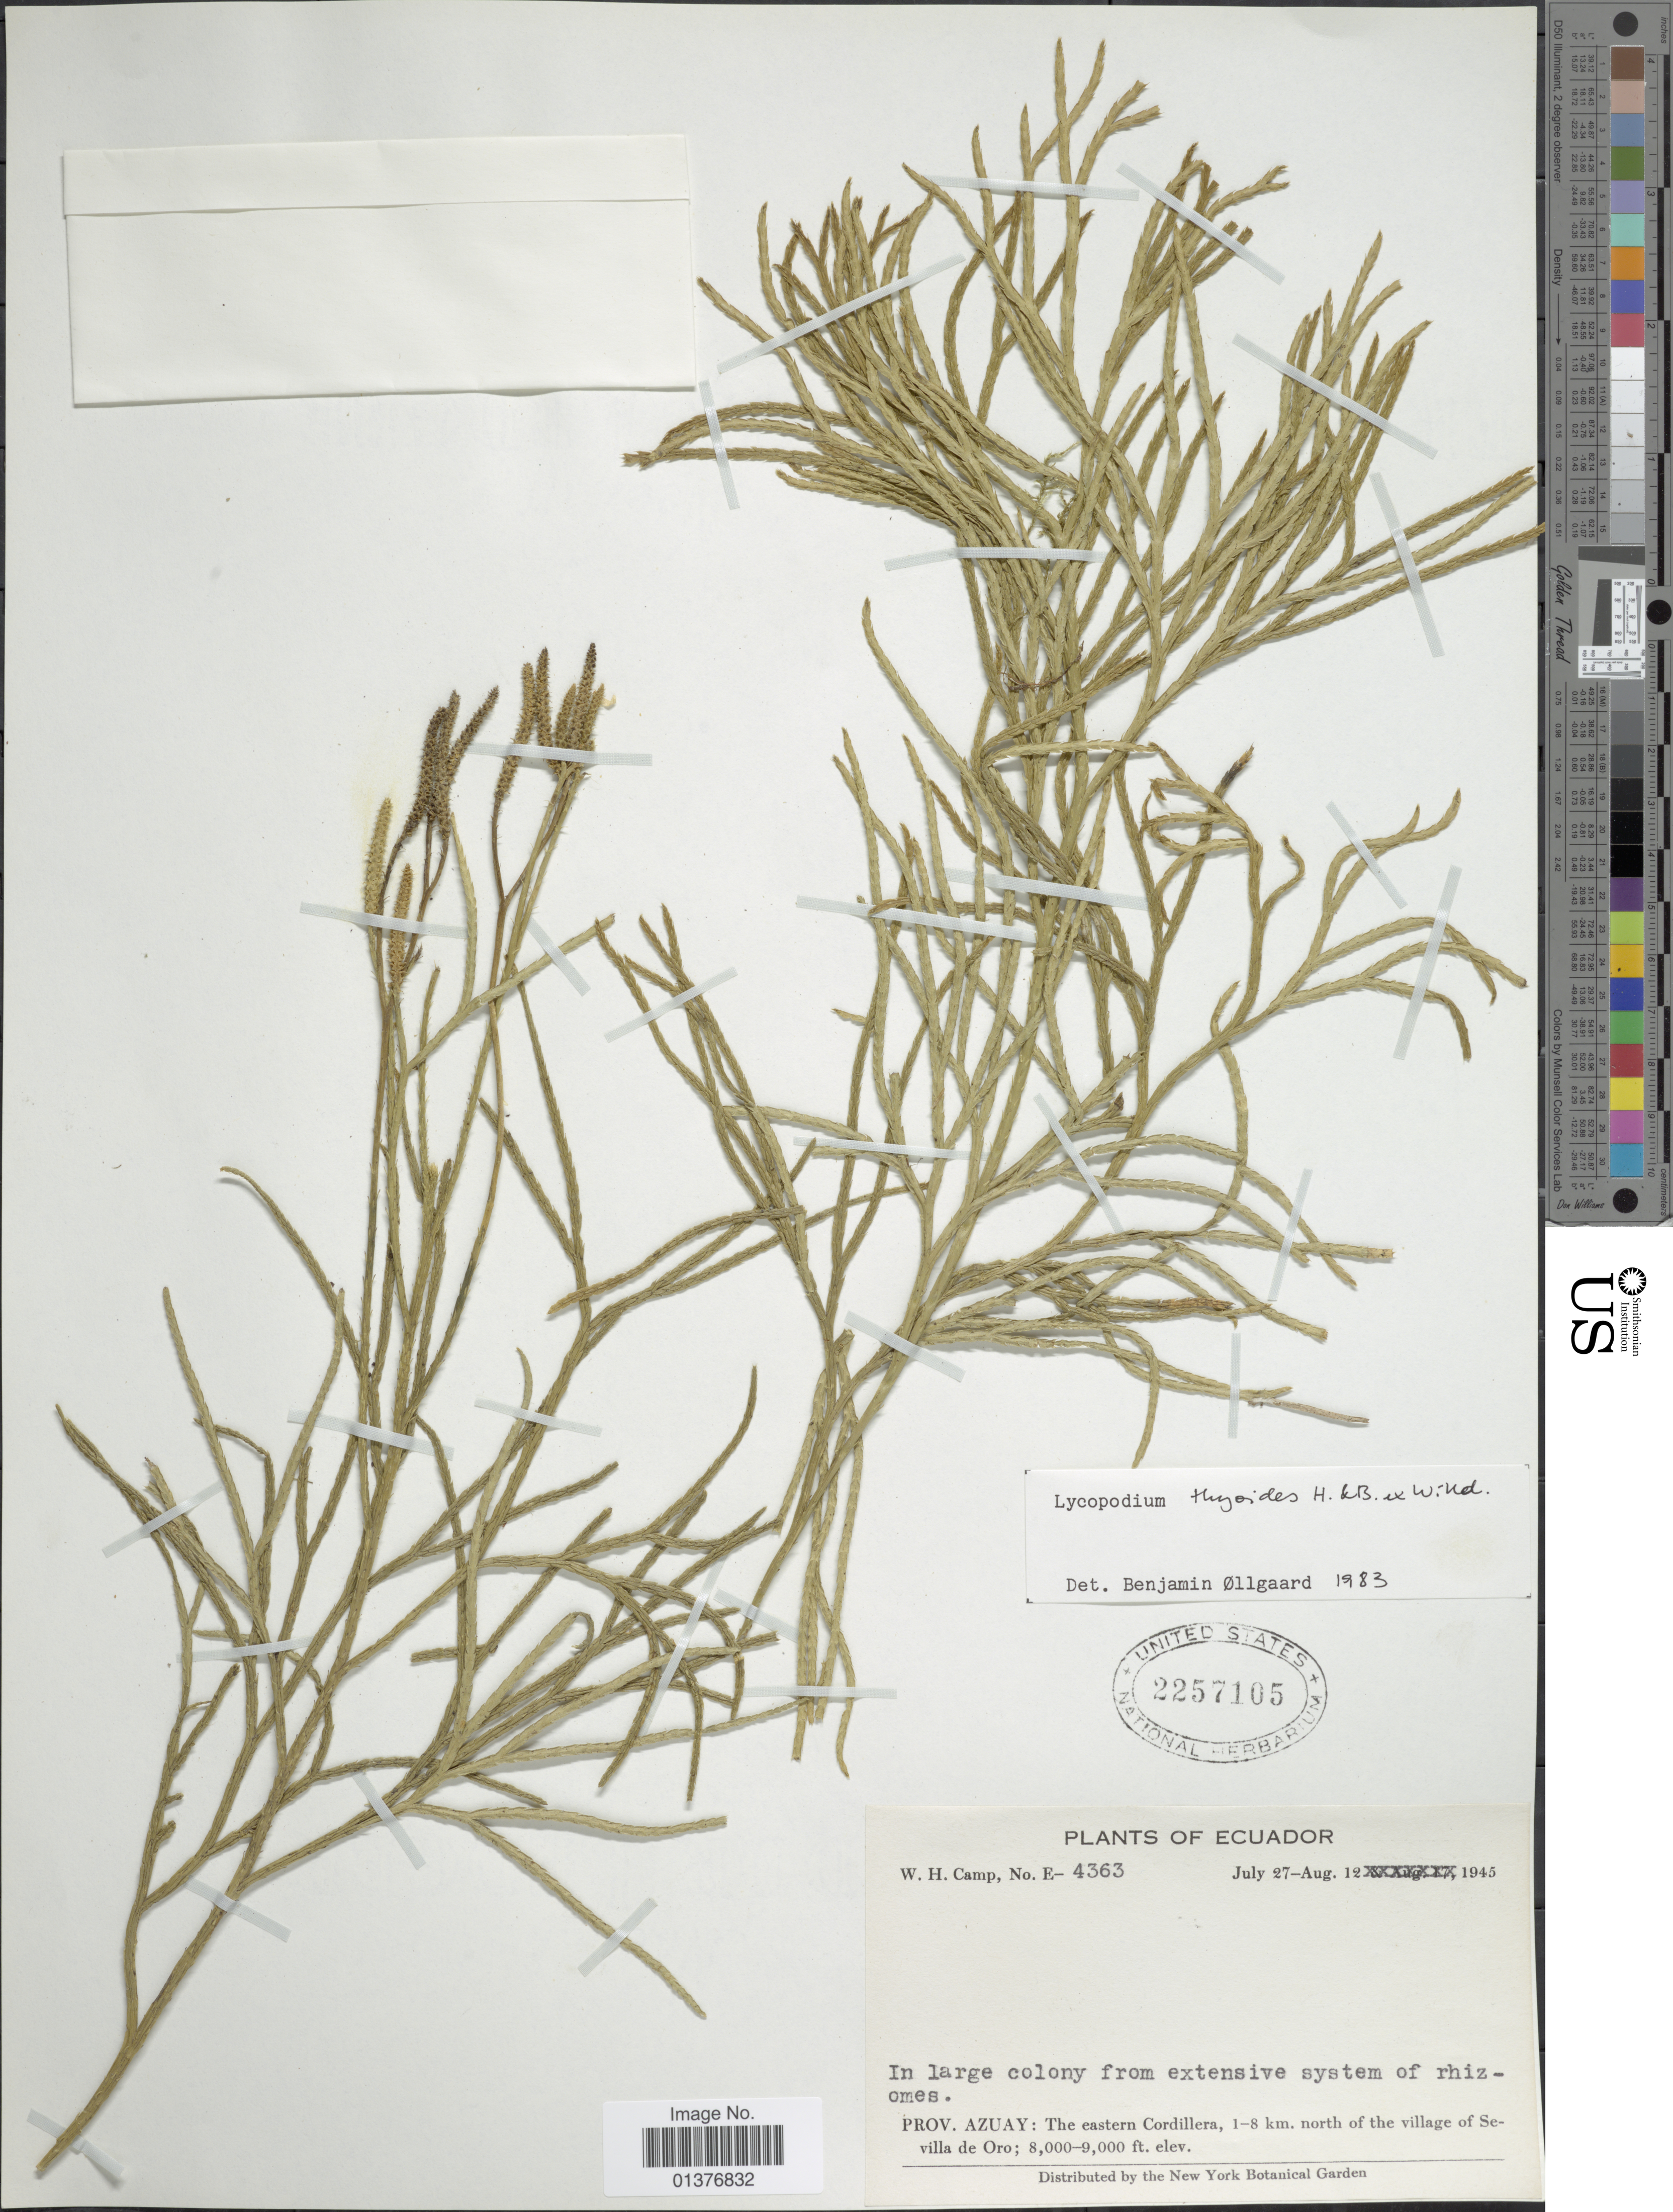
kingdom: Plantae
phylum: Tracheophyta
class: Lycopodiopsida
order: Lycopodiales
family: Lycopodiaceae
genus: Diphasiastrum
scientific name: Diphasiastrum thyoides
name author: (Humb. & Bonpl. ex Willd.) Holub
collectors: W. H. Camp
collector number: E-4363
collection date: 1945-07-27/1945-08-12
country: Ecuador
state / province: Azuay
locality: The eastern Cordillera, 1-8km north of the village Sevilla de Oro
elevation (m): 2438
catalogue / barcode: US 2257105